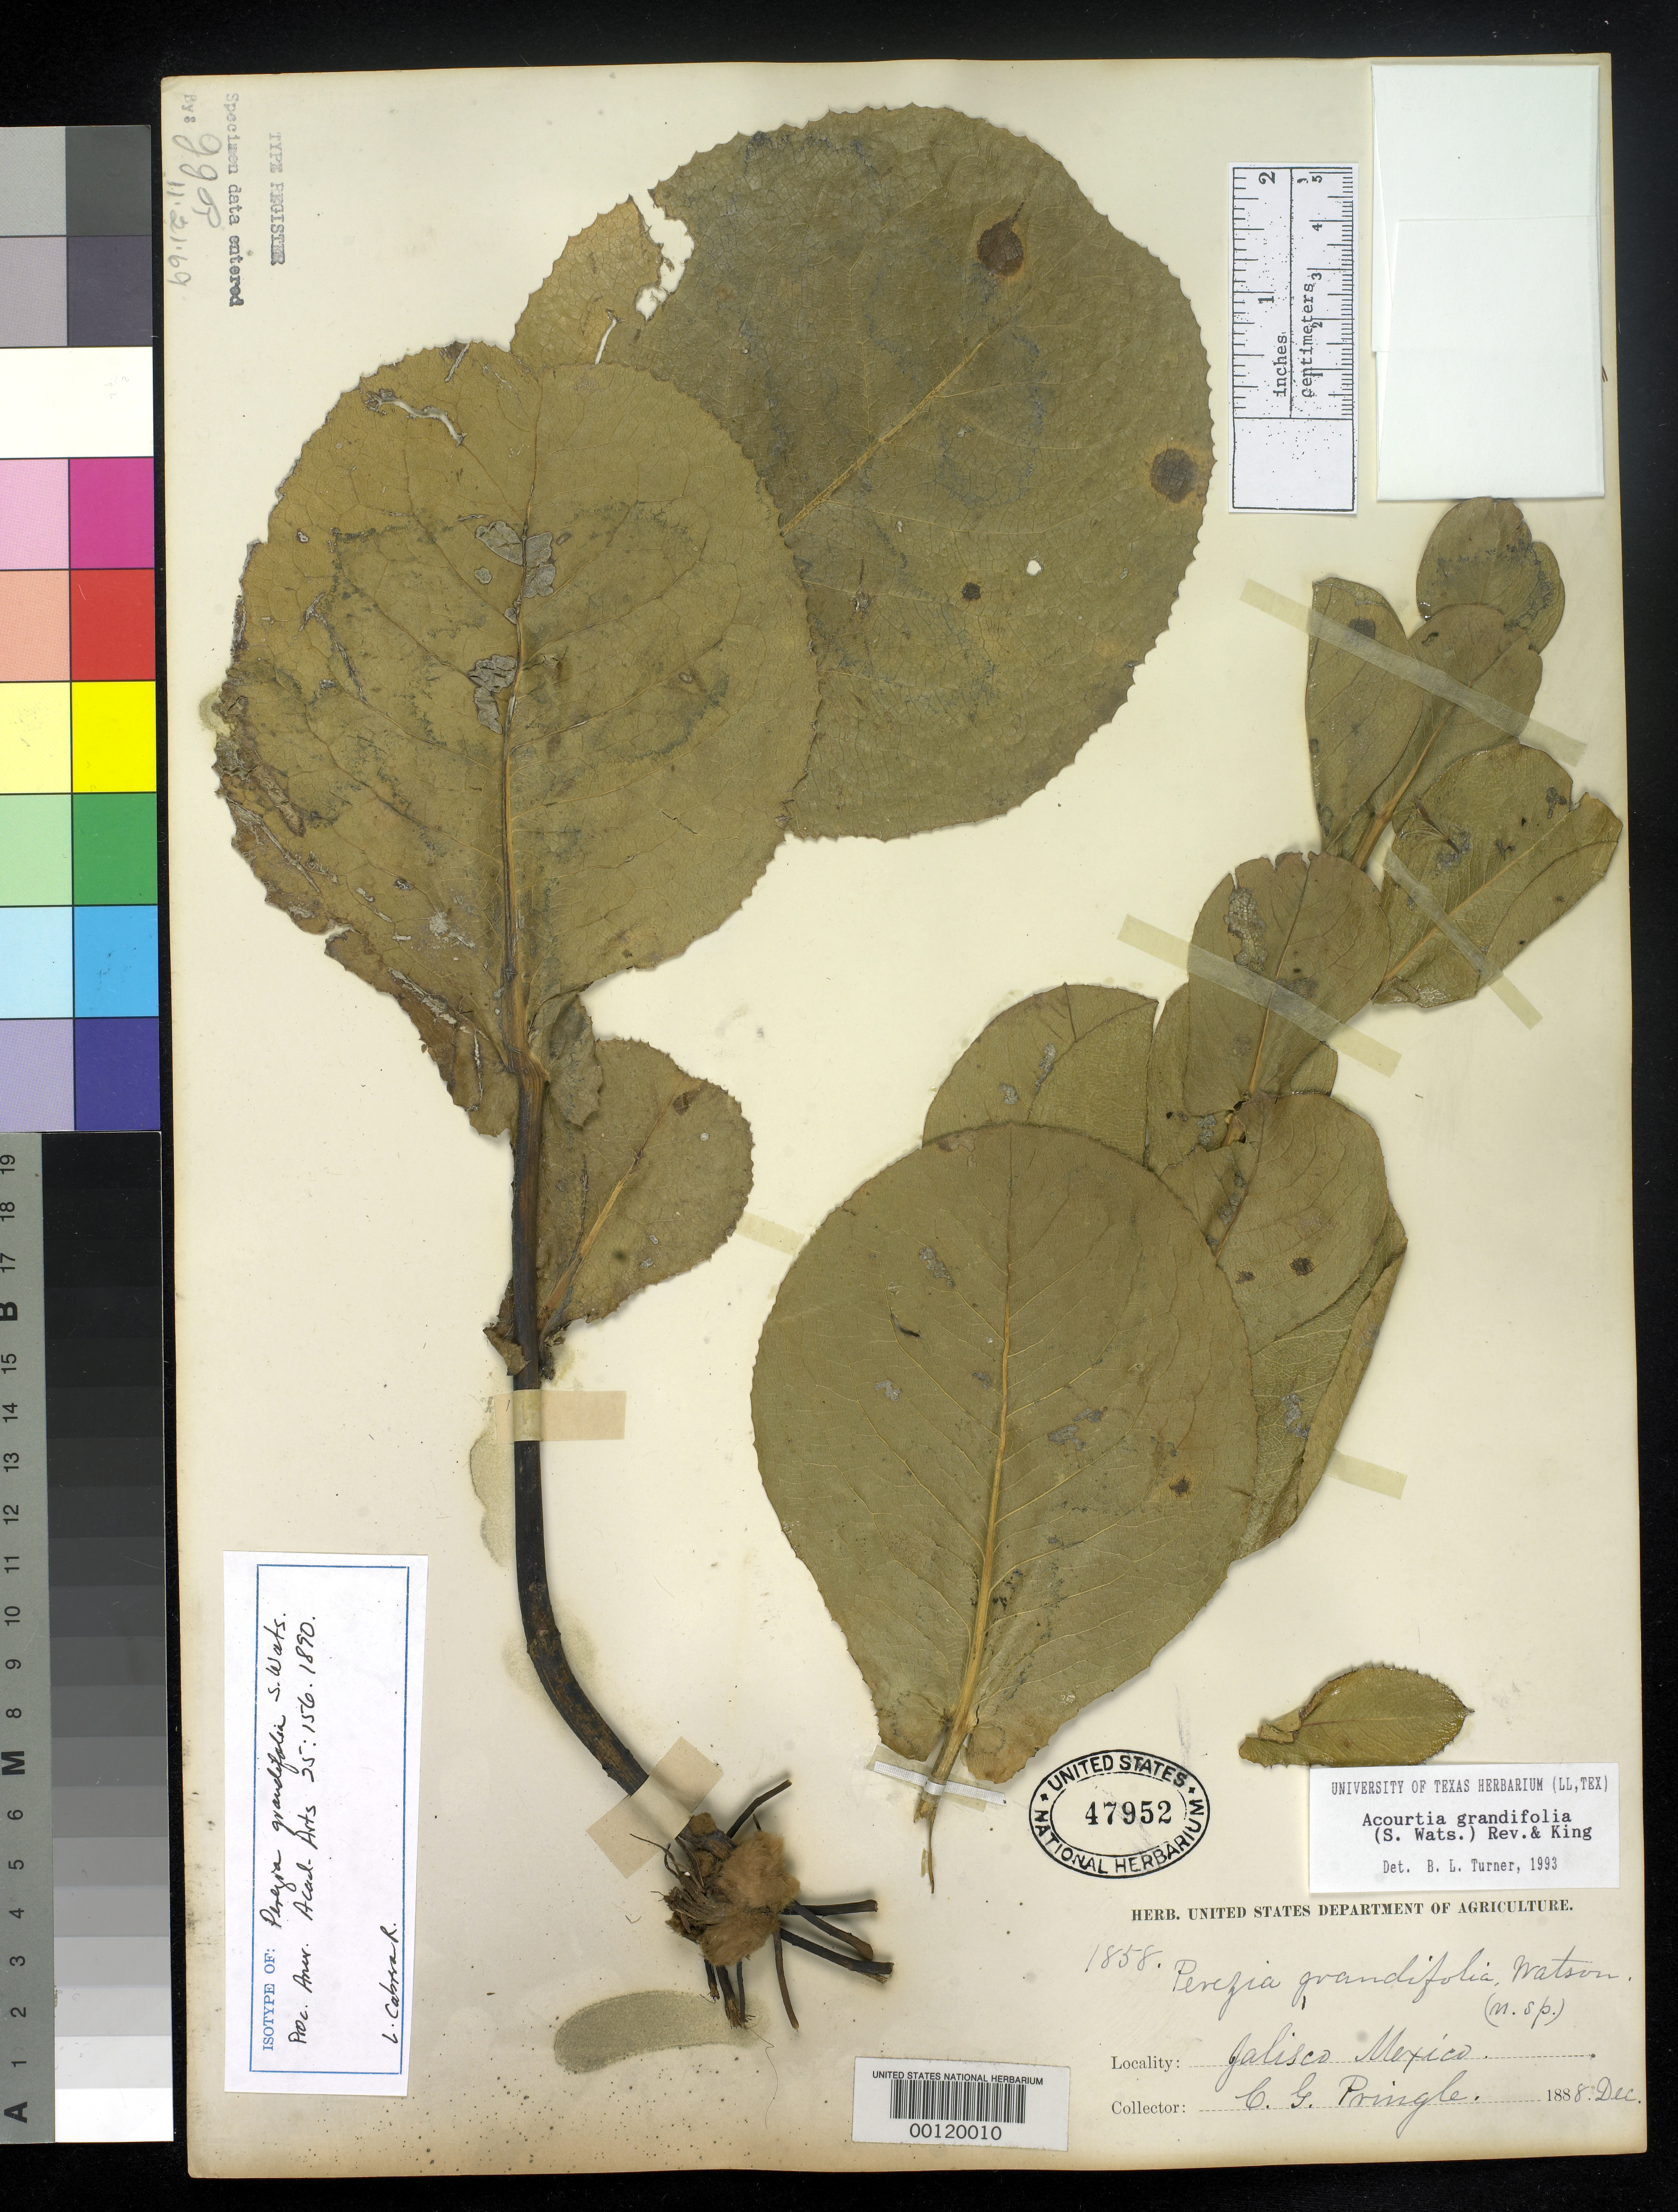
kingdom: Plantae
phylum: Tracheophyta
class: Magnoliopsida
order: Asterales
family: Asteraceae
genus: Perezia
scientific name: Perezia grandifolia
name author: S. Watson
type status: Isotype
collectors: C. G. Pringle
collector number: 1858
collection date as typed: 10 Dec 1888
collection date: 1888-12-10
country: Mexico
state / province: Jalisco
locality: Near Guadalajara.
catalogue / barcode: US 47952